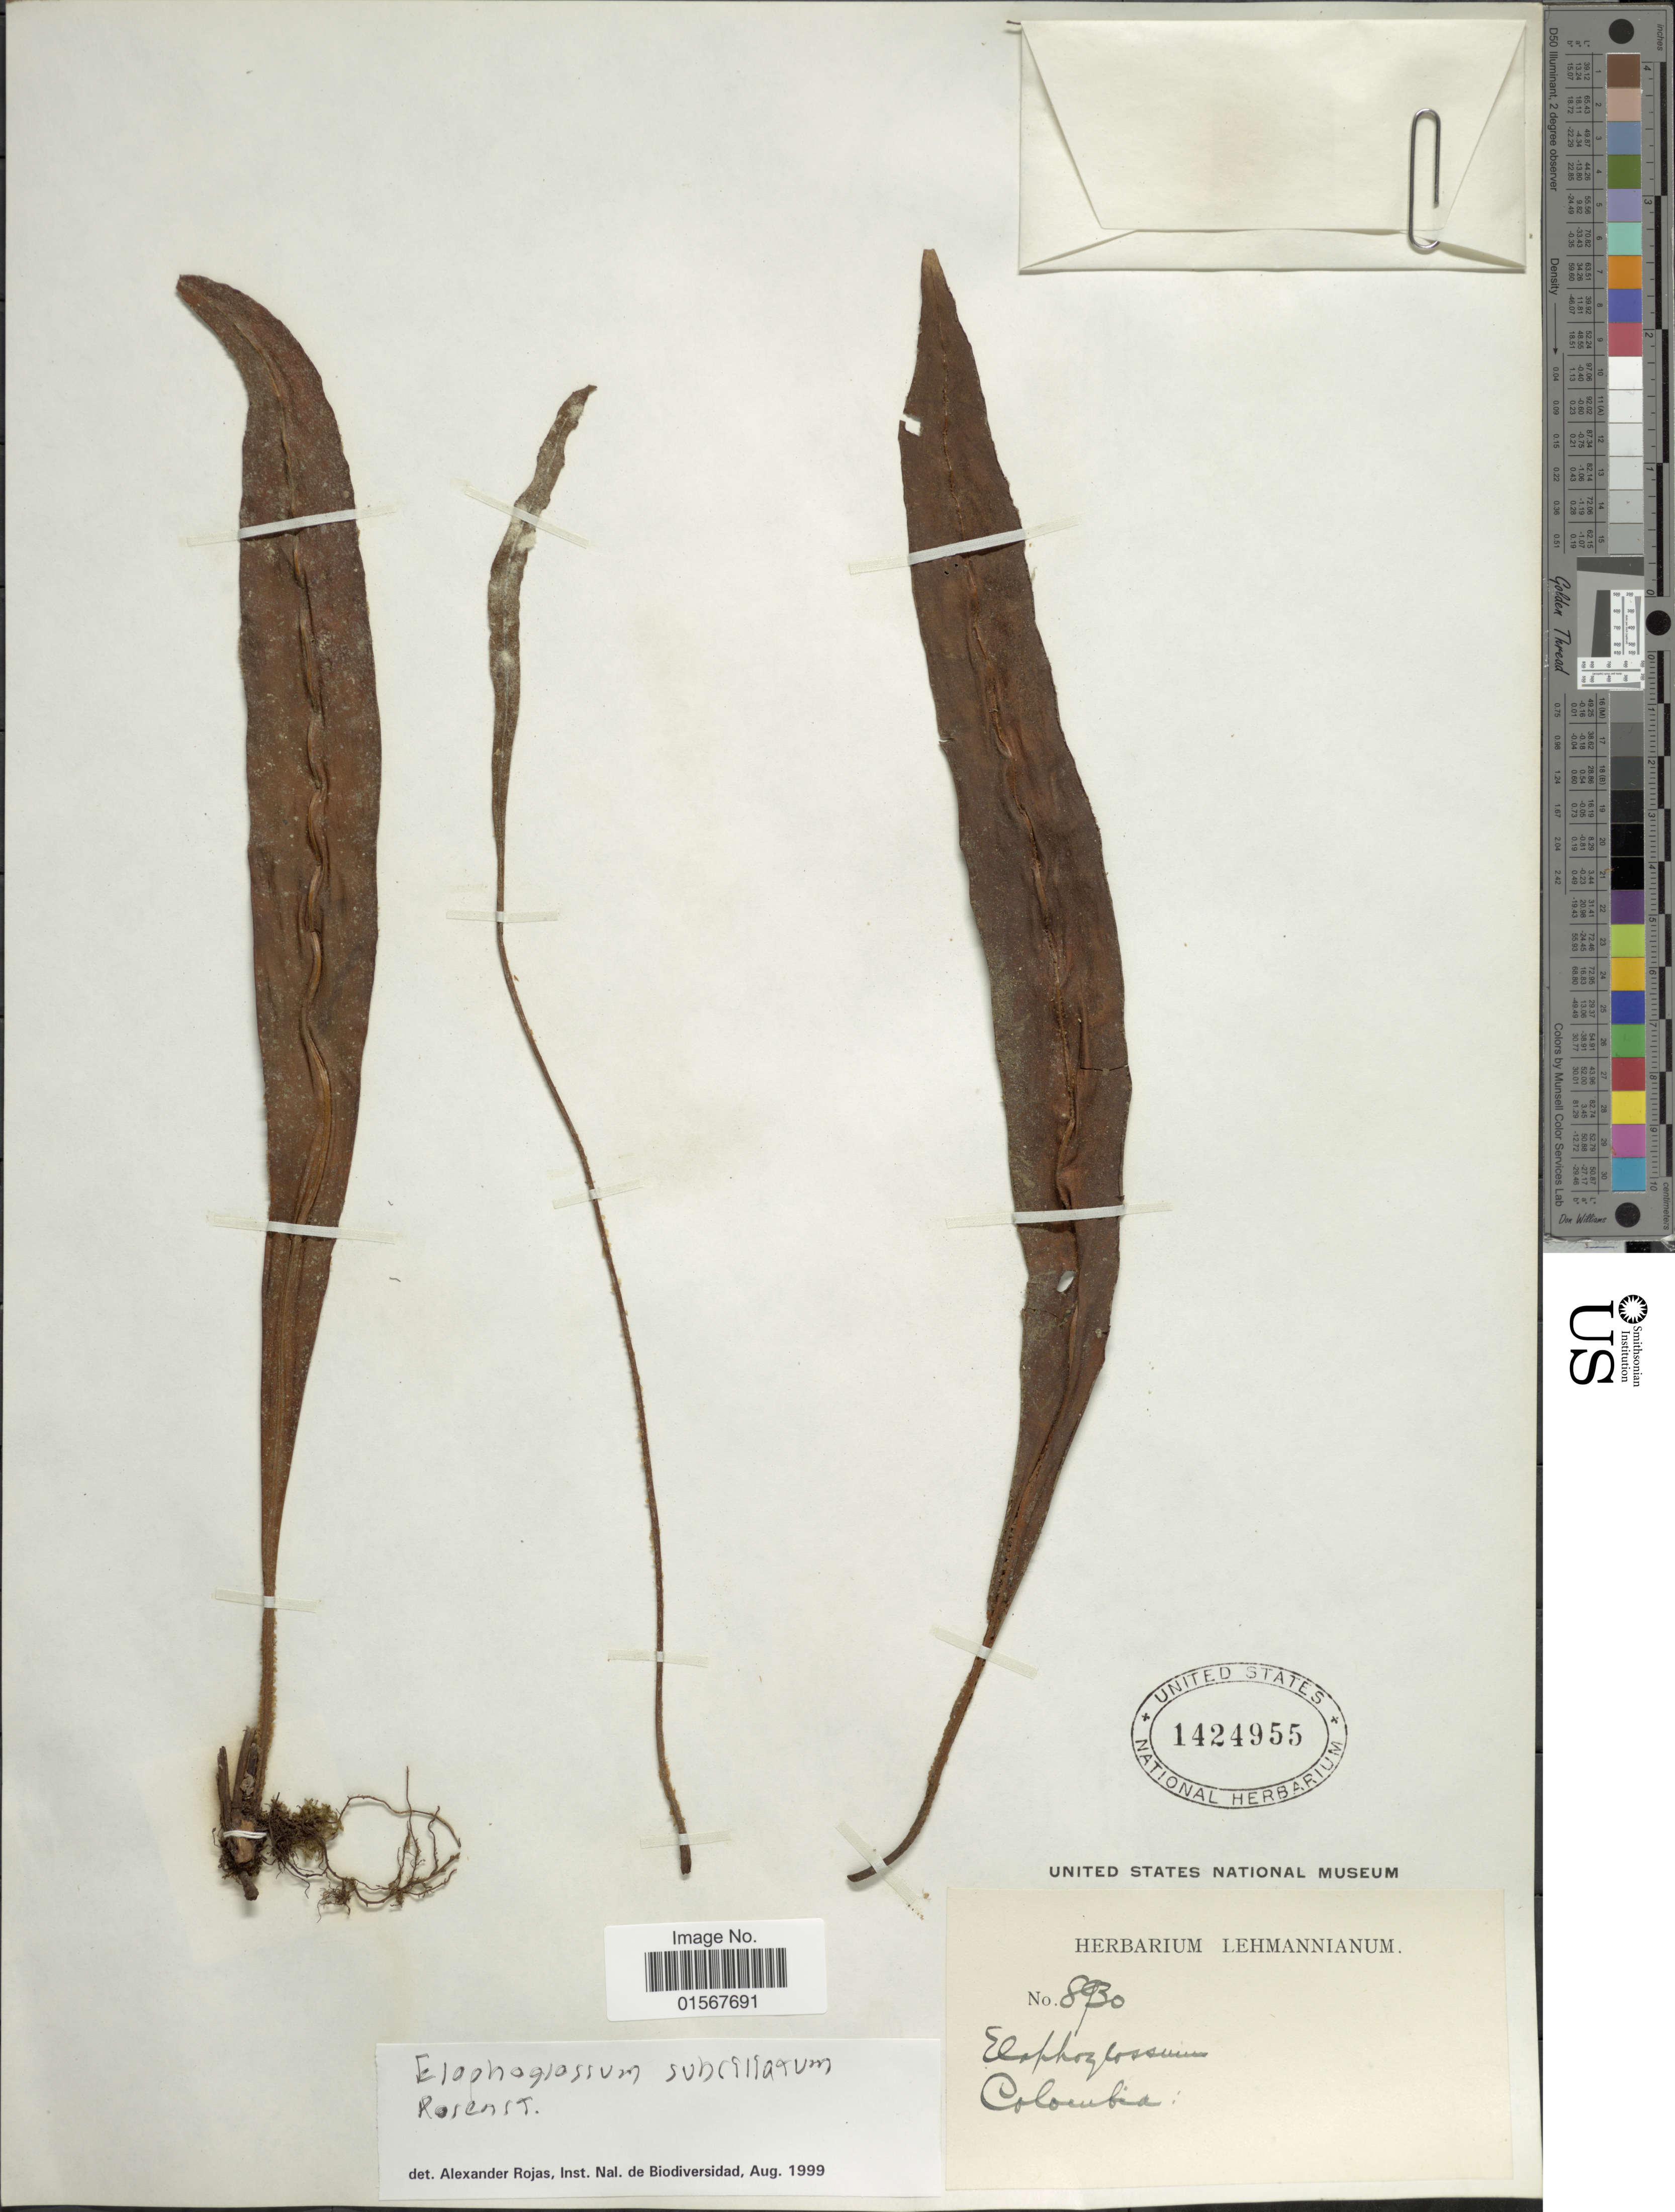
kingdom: Plantae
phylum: Tracheophyta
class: Polypodiopsida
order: Polypodiales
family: Dryopteridaceae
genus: Elaphoglossum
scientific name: Elaphoglossum subciliatum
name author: Rosenst.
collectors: ex herb. Lehmannianum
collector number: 8930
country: Colombia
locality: Colombia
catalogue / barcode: US 1424955